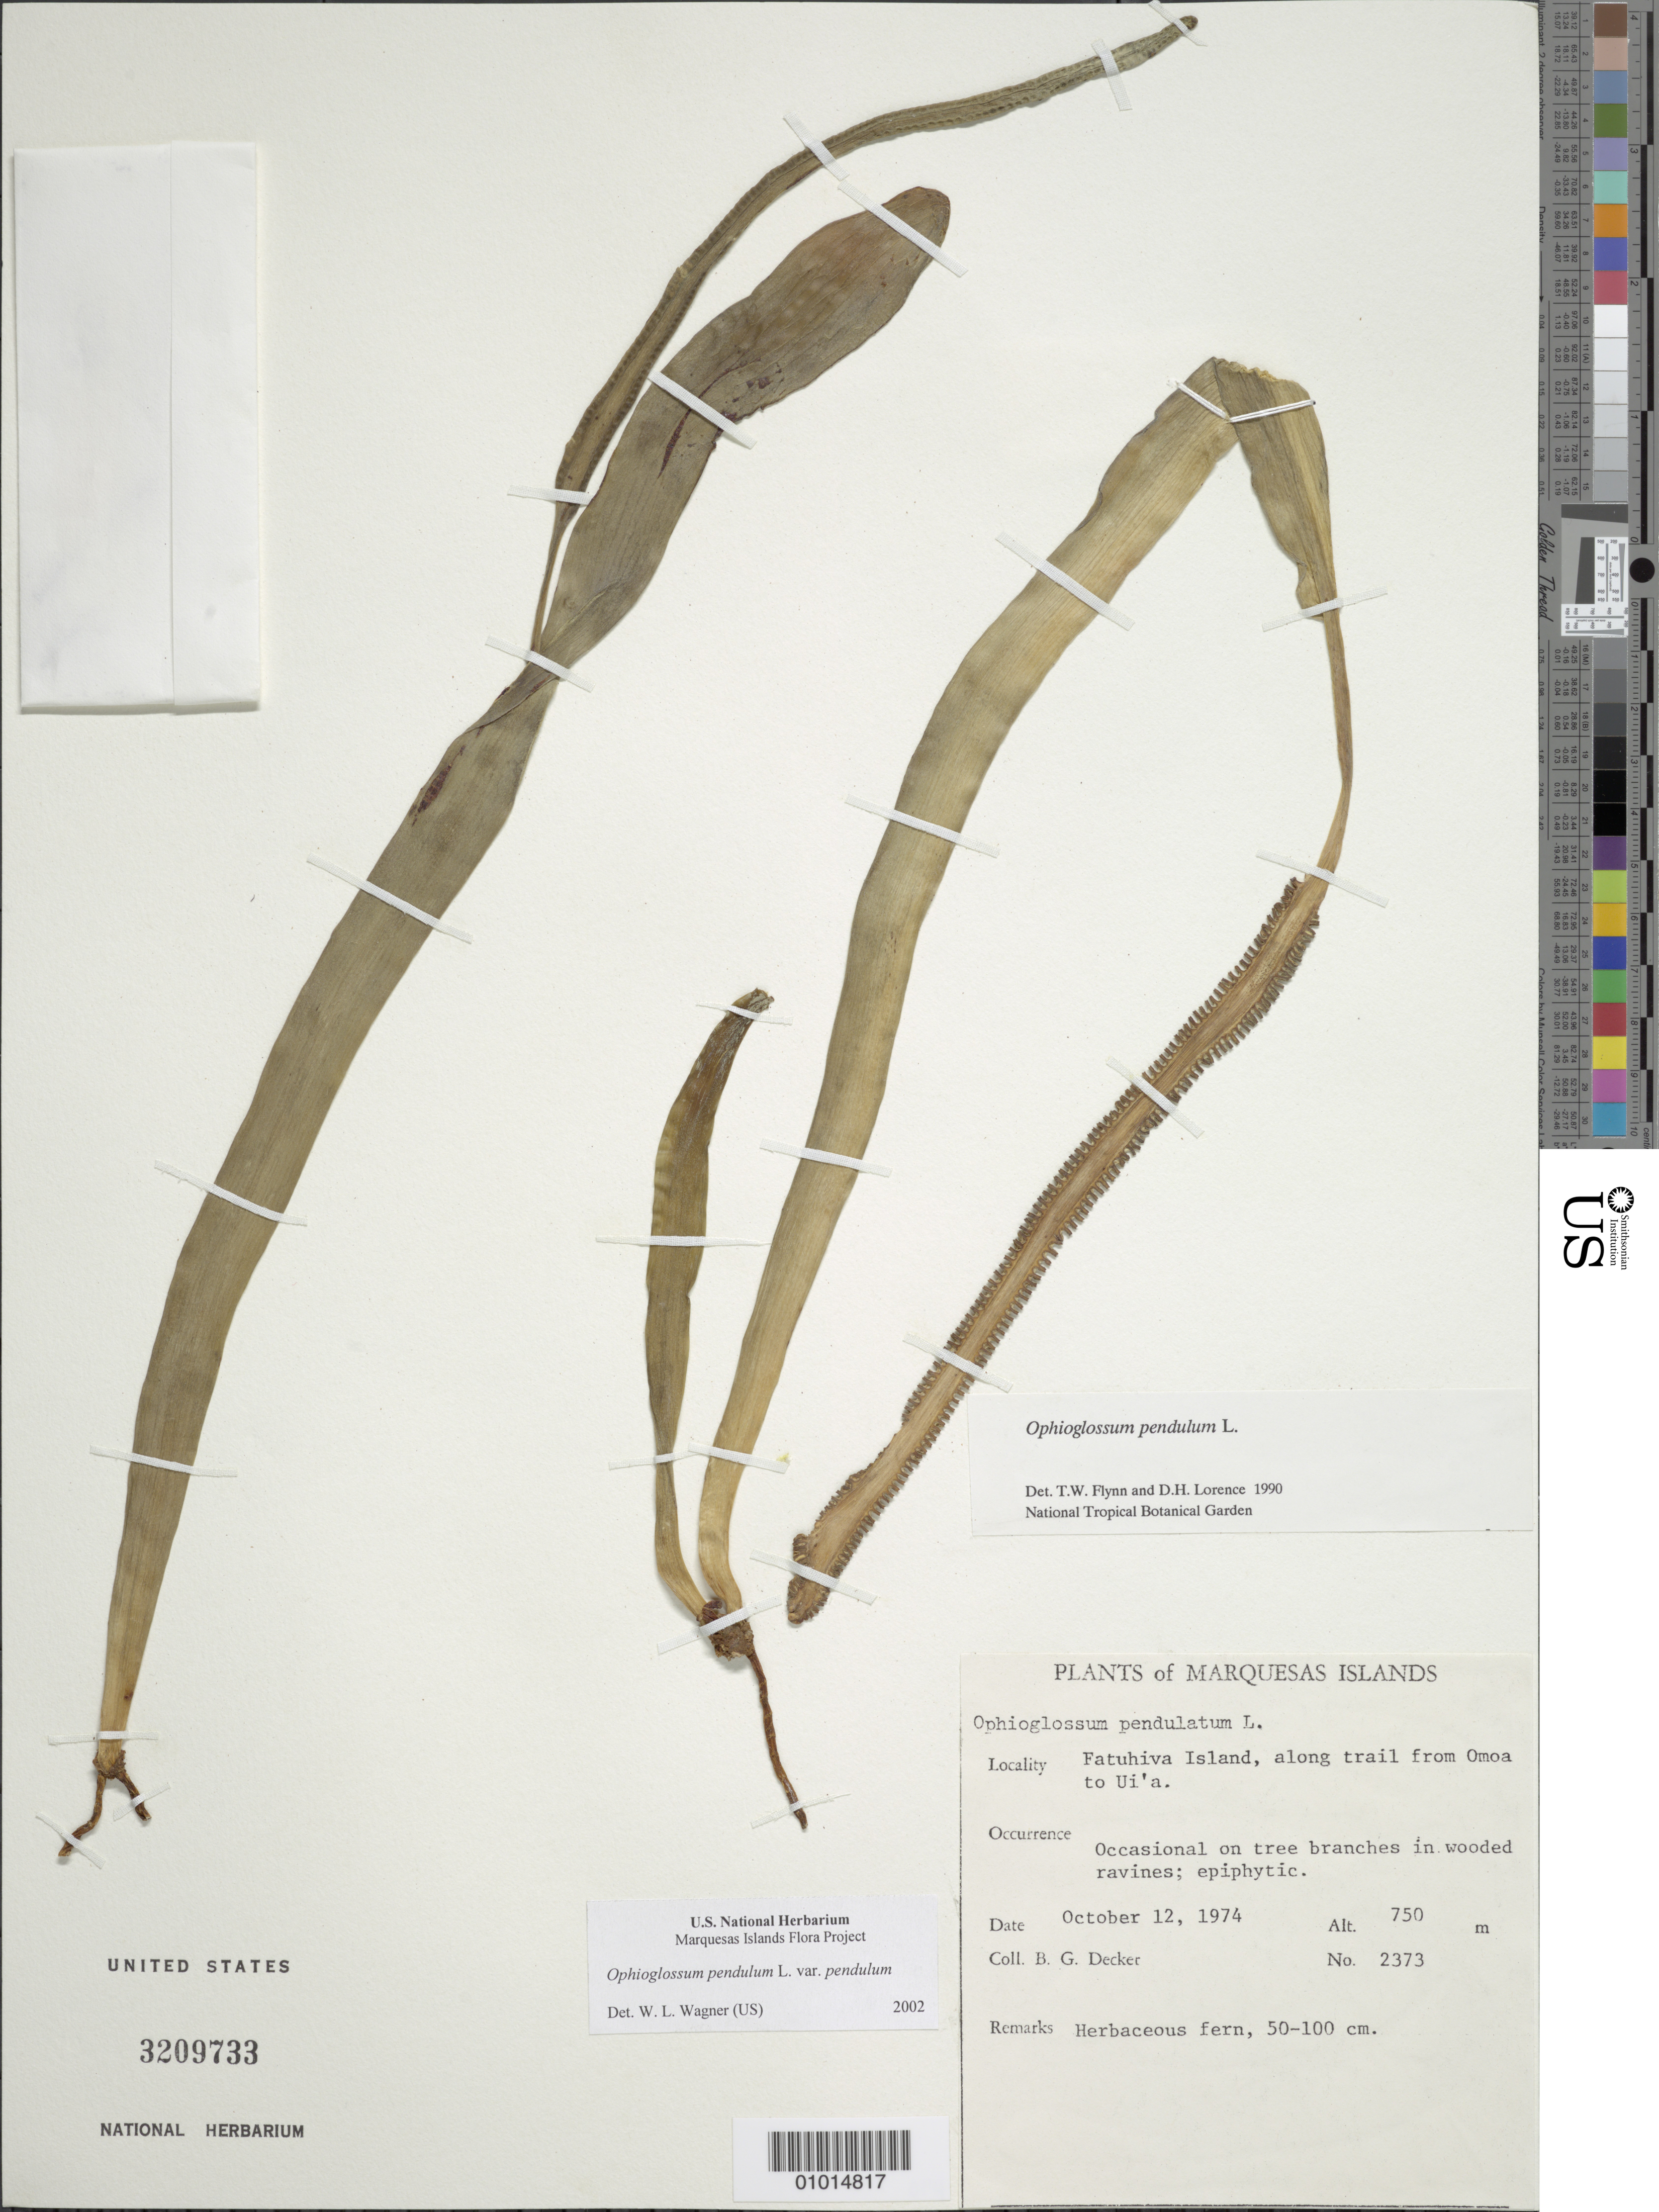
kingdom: Plantae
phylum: Tracheophyta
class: Polypodiopsida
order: Ophioglossales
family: Ophioglossaceae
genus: Ophioderma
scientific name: Ophioderma pendulum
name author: (L.) C. Presl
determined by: Wagner, W. L., (BOT), Smithsonian Institution - National Museum of Natural History (UNITED STATES)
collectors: B. G. Decker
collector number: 2373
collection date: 1974-10-12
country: French Polynesia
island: Fatu Hiva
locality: Trail from 'Omo'a to Ui'a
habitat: Occasional on tree branches in wooded ravines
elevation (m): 750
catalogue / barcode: US 3209733